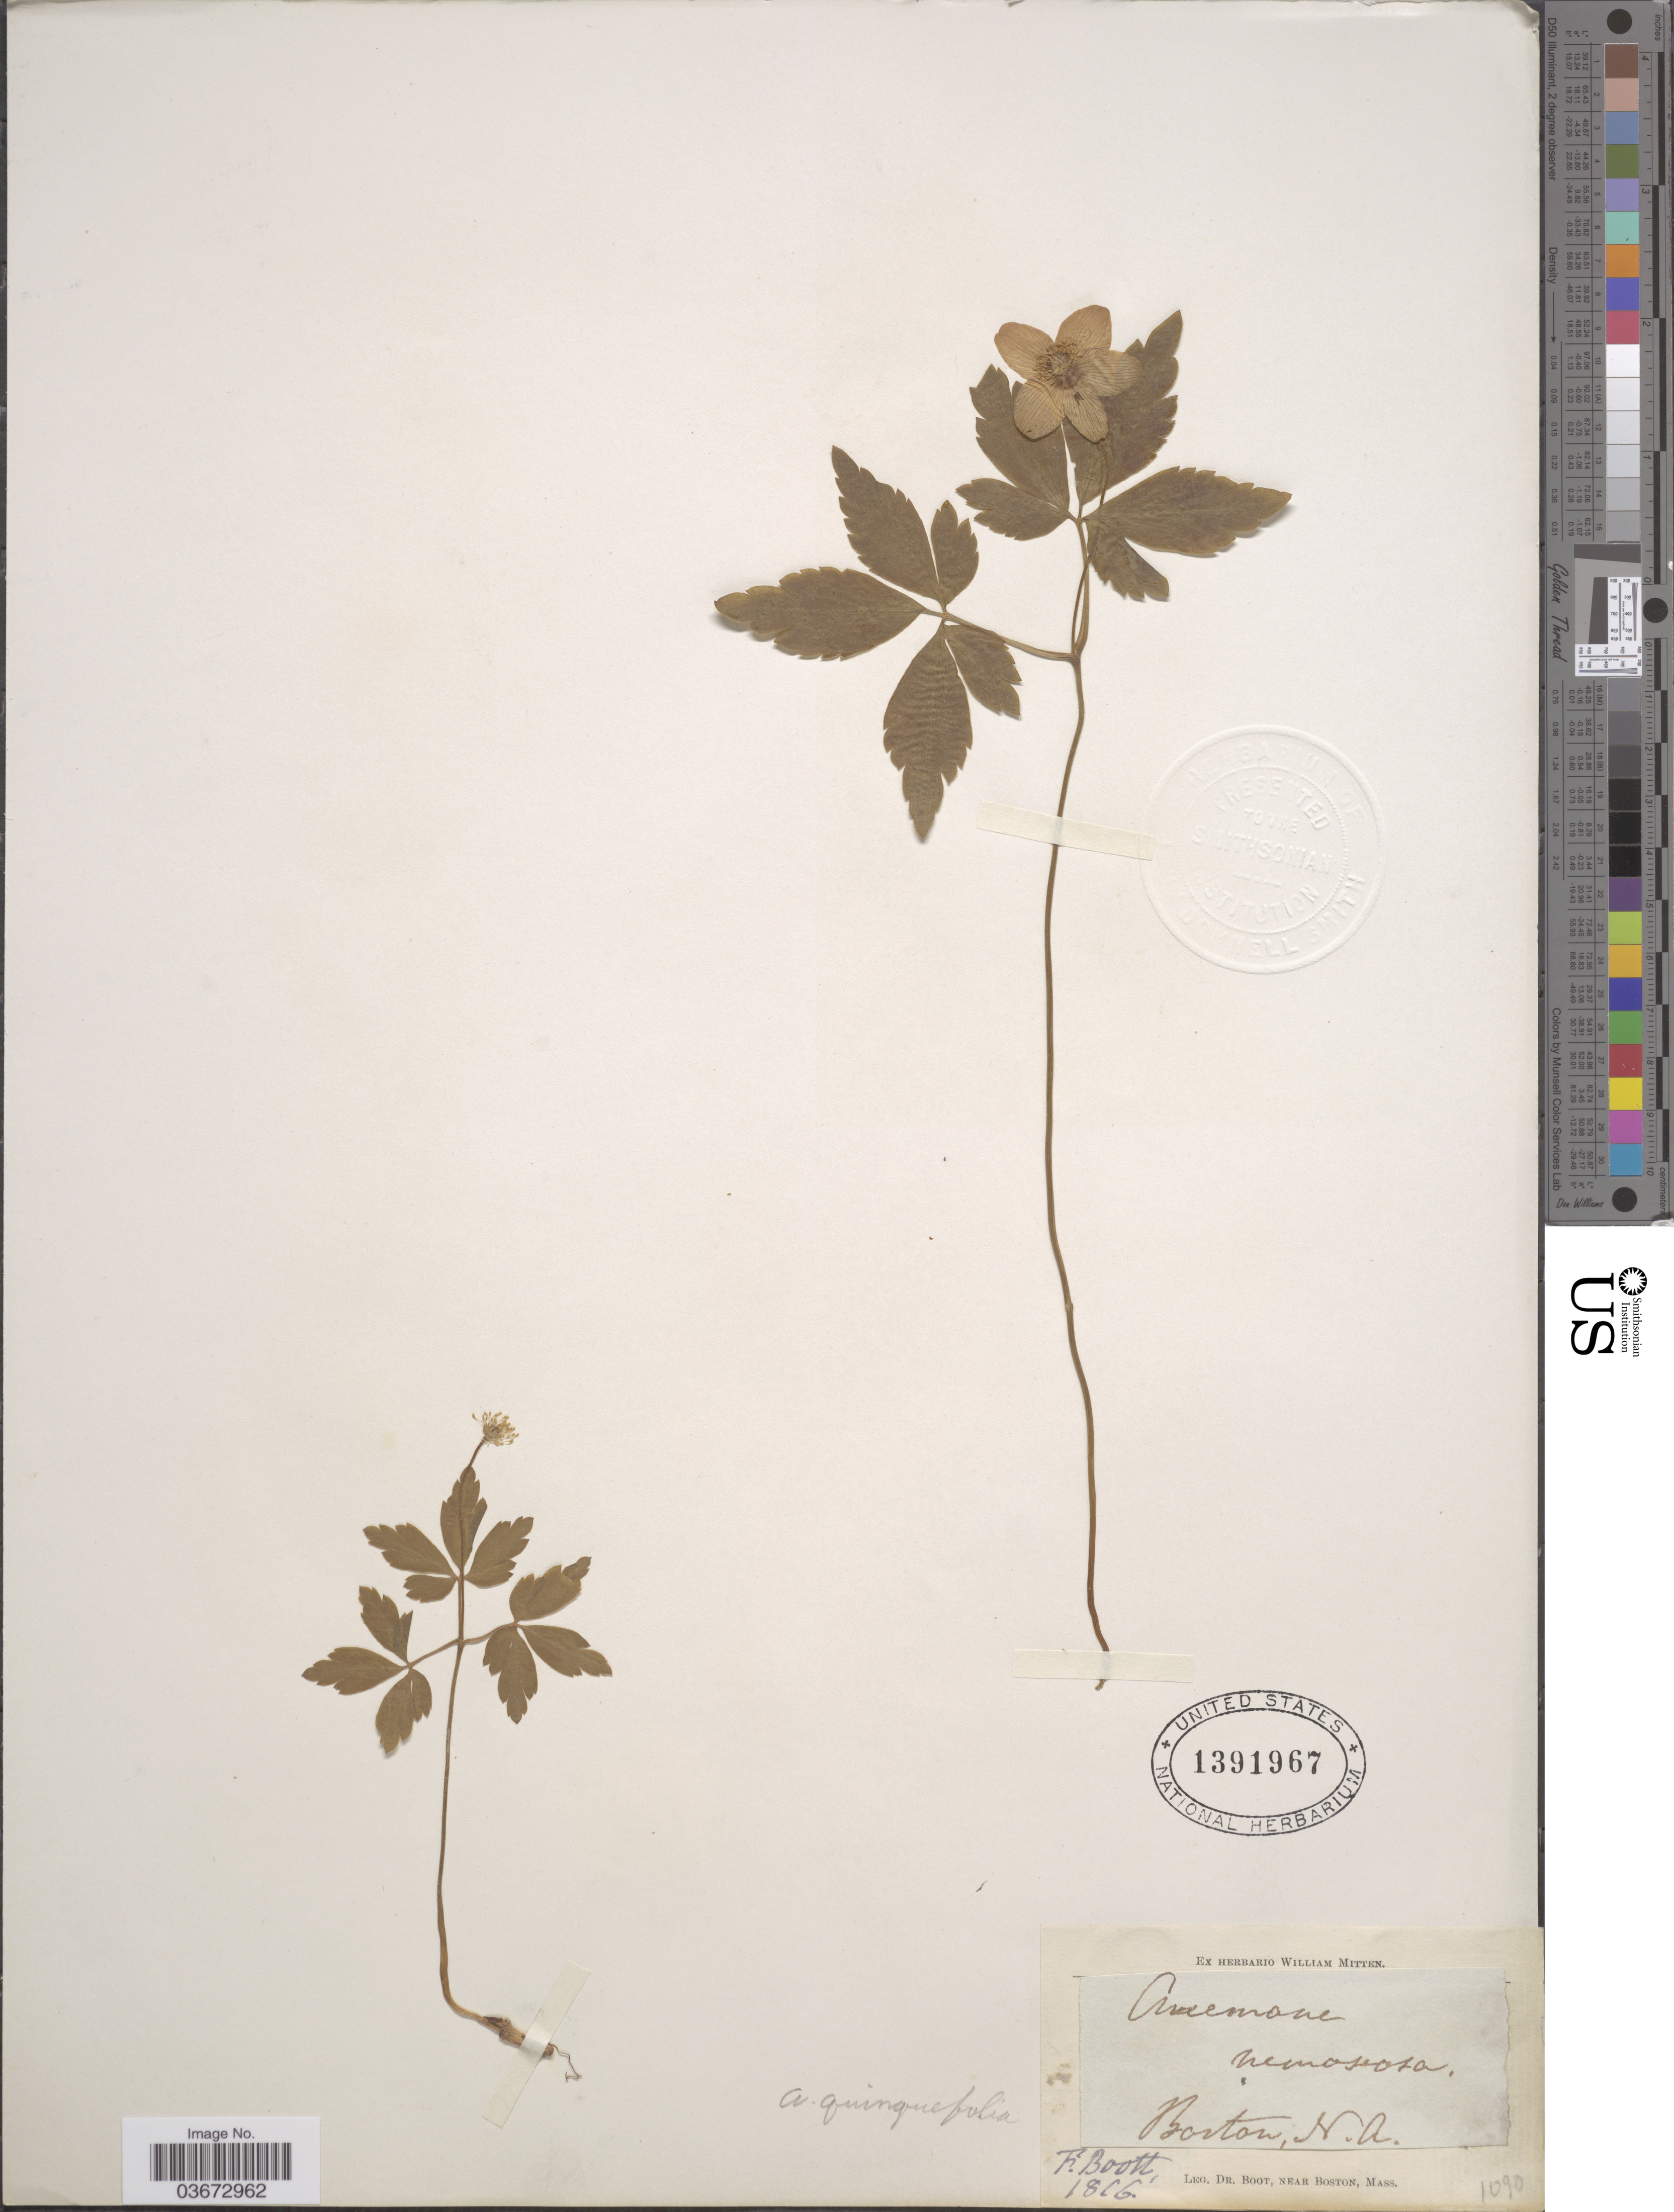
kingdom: Plantae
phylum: Tracheophyta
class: Magnoliopsida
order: Ranunculales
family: Ranunculaceae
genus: Anemone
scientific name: Anemone quinquefolia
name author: L.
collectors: Boot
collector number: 1090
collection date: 1816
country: United States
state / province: Massachusetts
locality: Boston.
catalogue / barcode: US 1391967